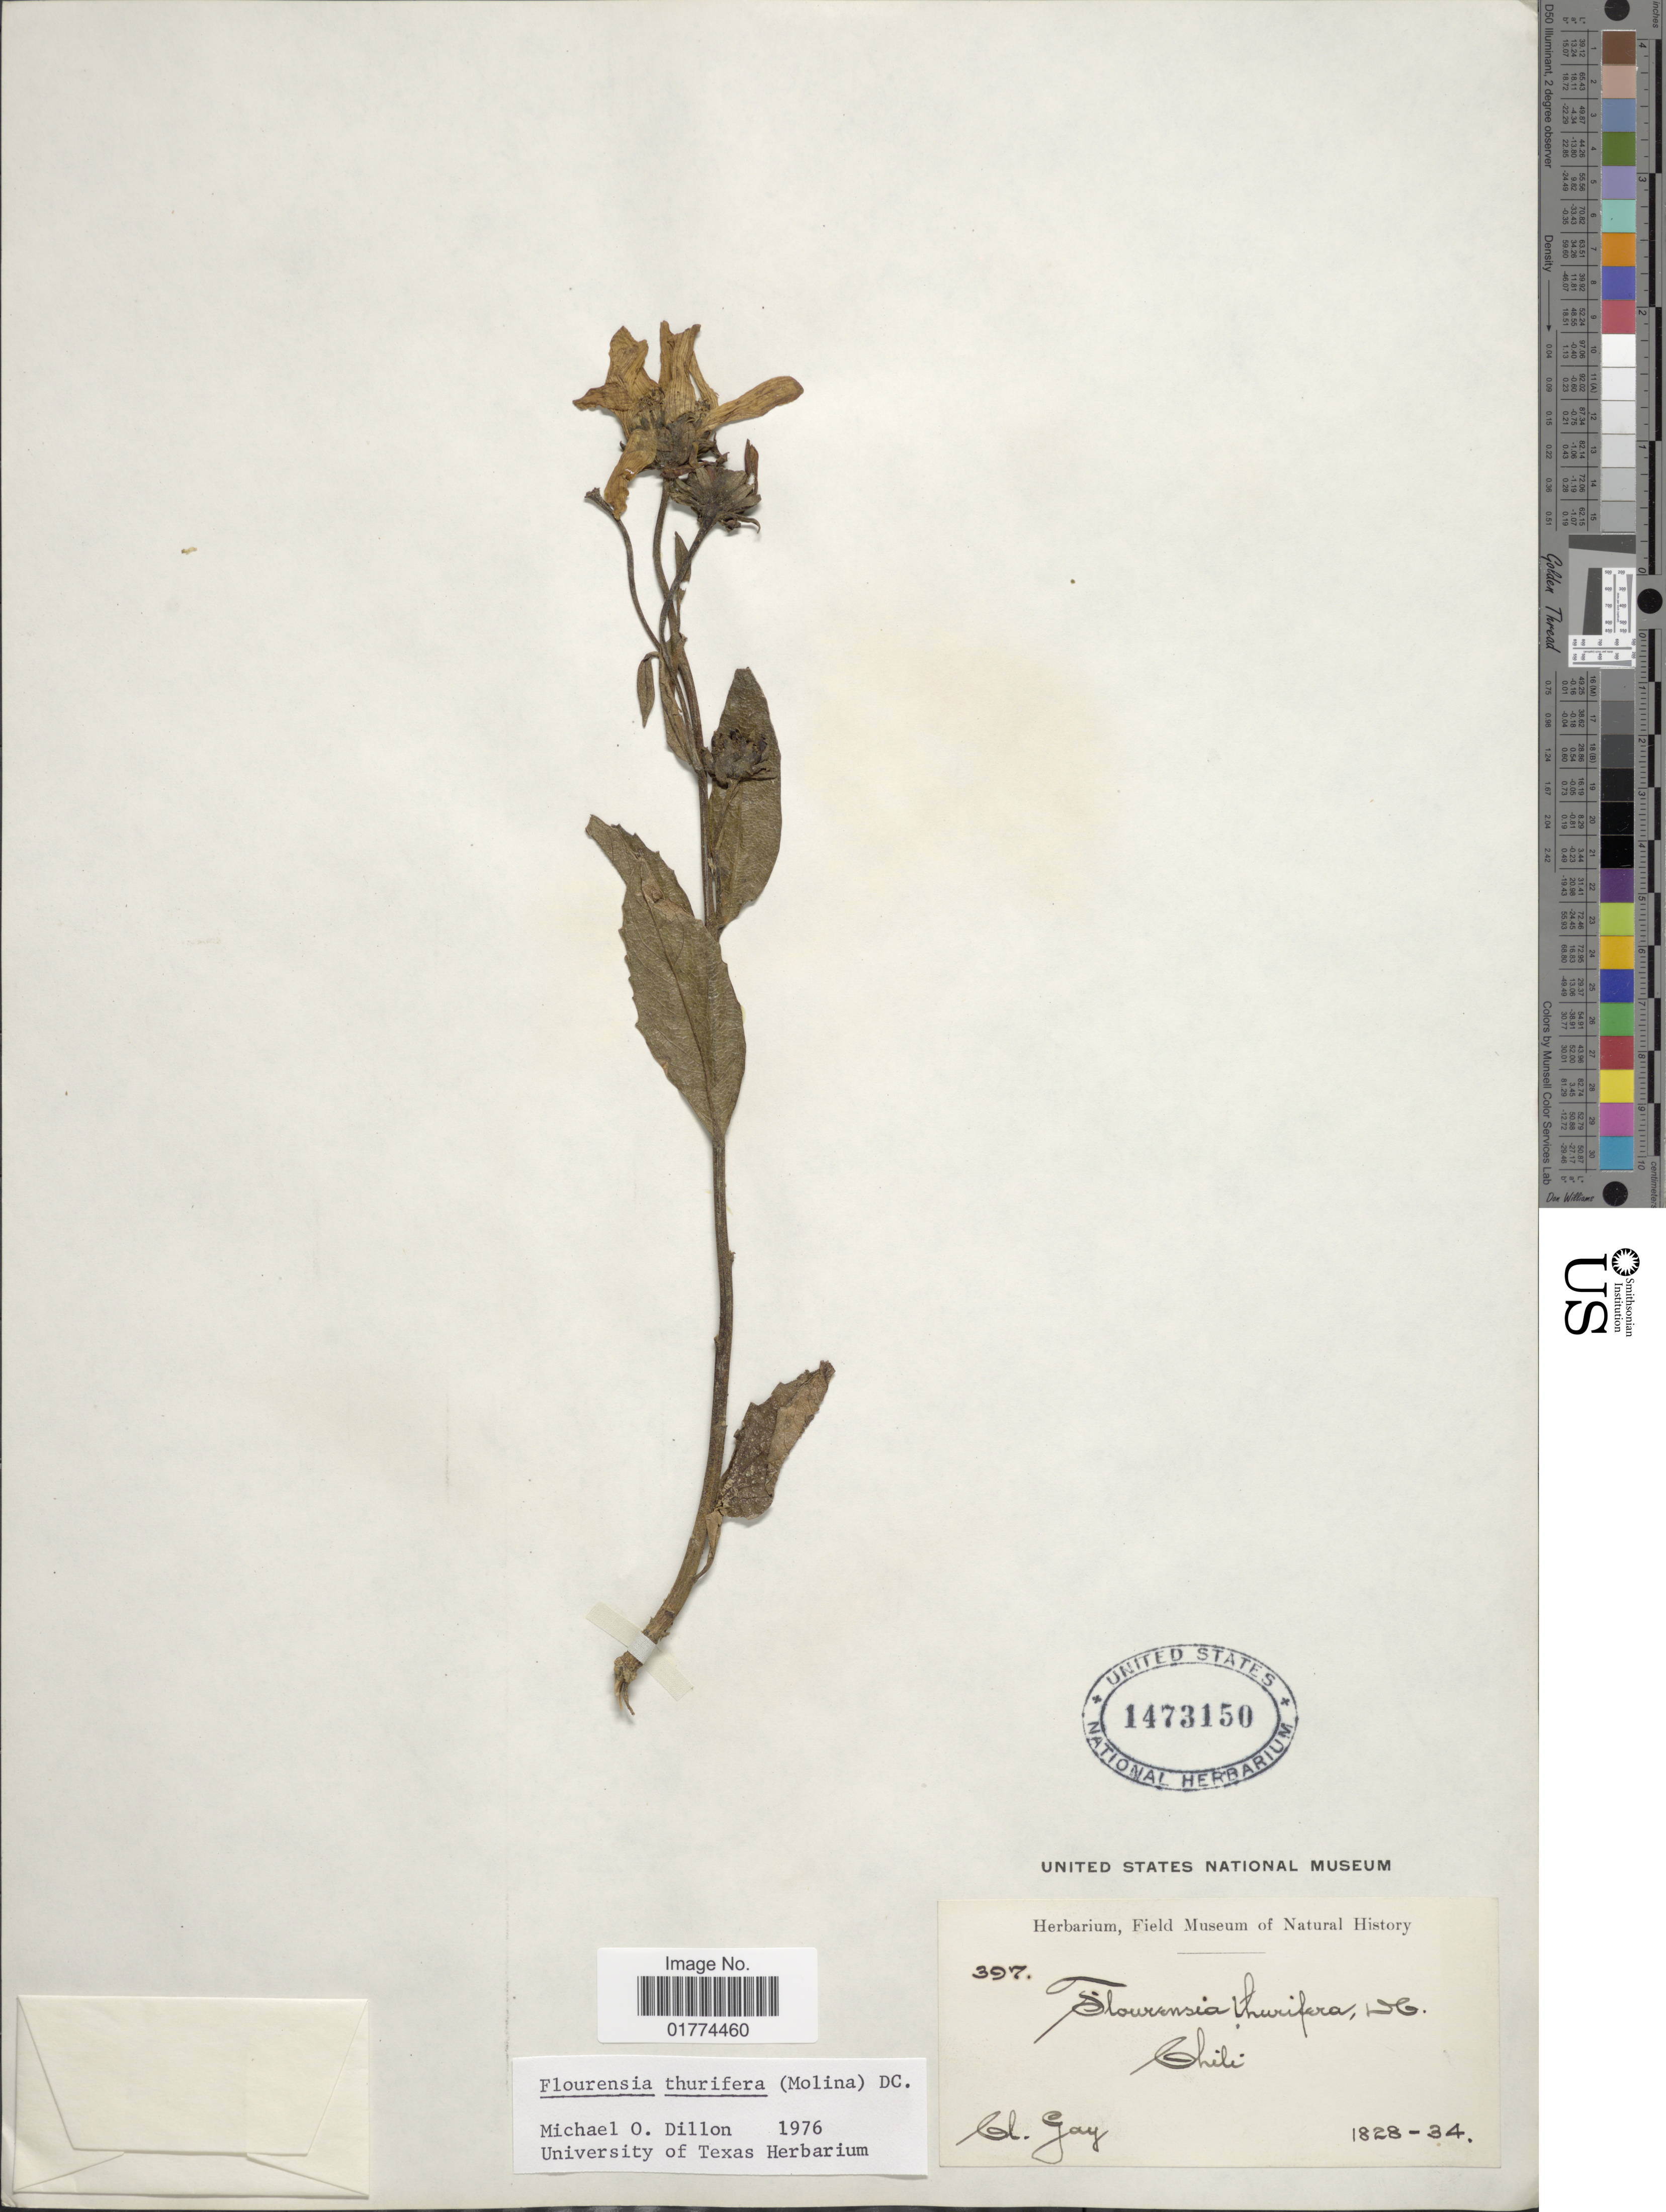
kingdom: Plantae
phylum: Tracheophyta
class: Magnoliopsida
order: Asterales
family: Asteraceae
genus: Flourensia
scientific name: Flourensia thurifera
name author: (Molina) DC.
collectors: C. Gay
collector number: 397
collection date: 1828/1834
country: Chile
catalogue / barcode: US 1473150